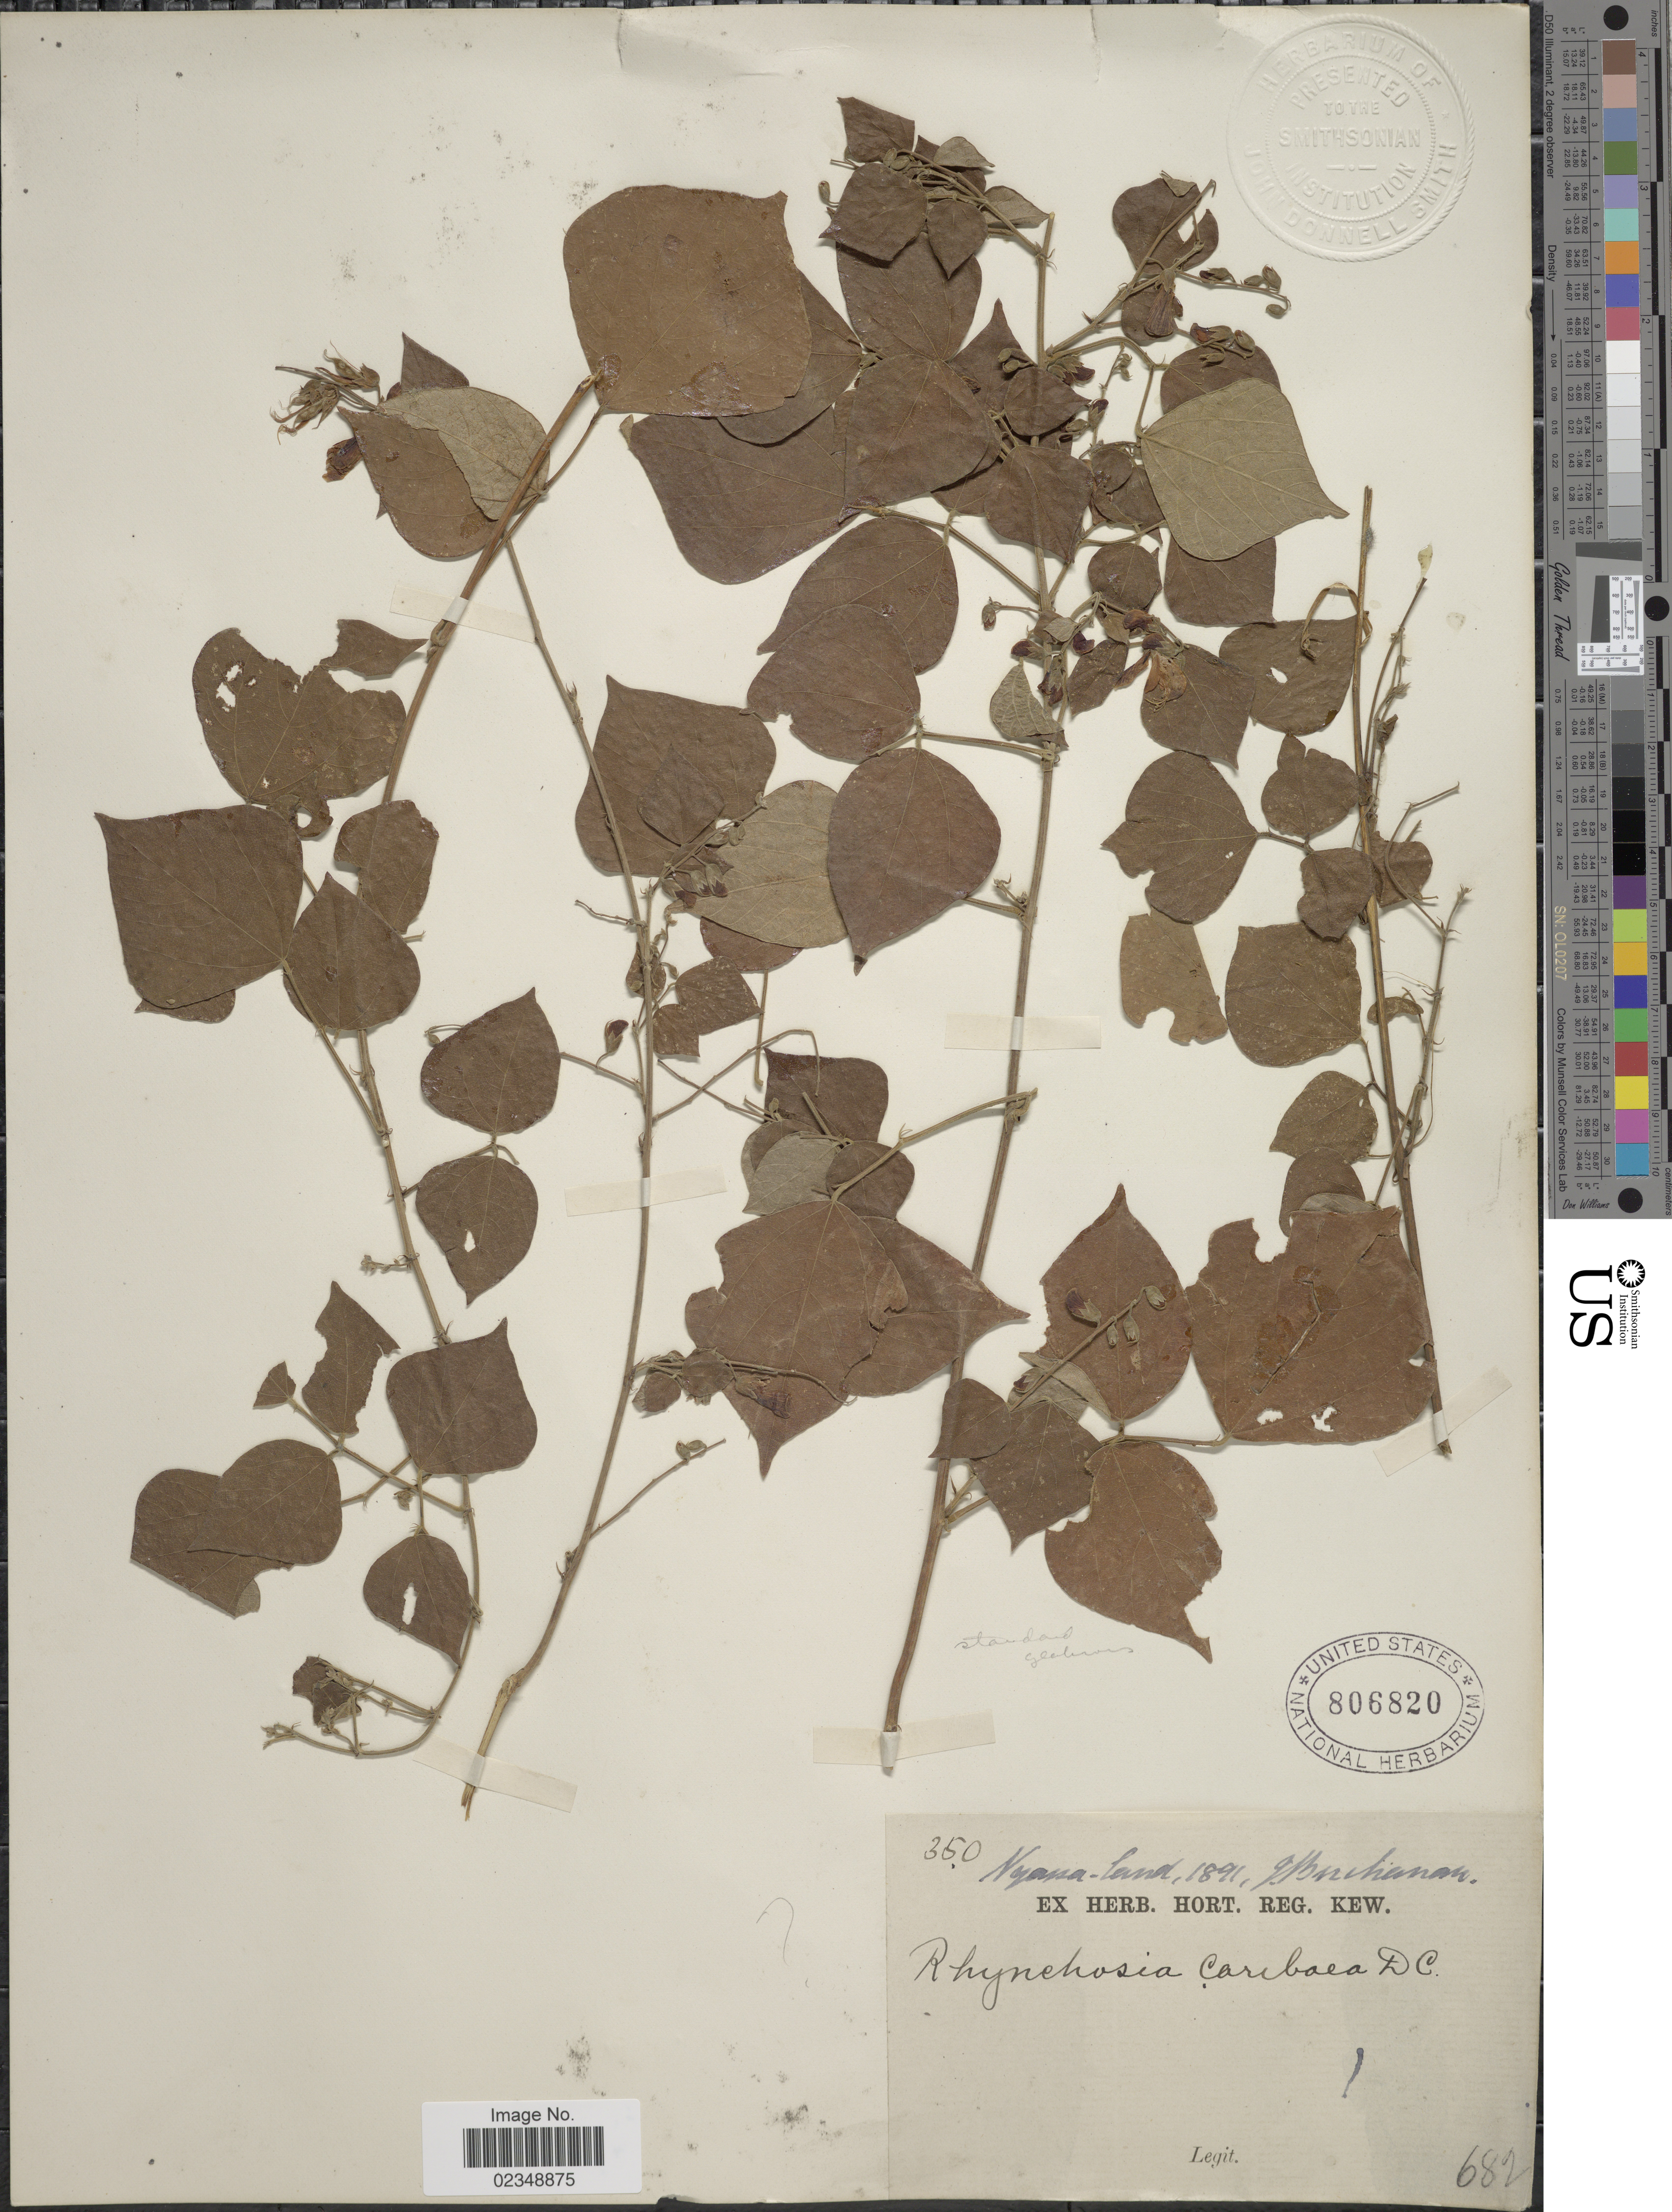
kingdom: Plantae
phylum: Tracheophyta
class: Magnoliopsida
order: Fabales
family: Fabaceae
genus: Rhynchosia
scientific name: Rhynchosia gibba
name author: E. Mey.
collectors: J. Buchanan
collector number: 350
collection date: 1891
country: Malawi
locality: Nyassa-land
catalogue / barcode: US 806820